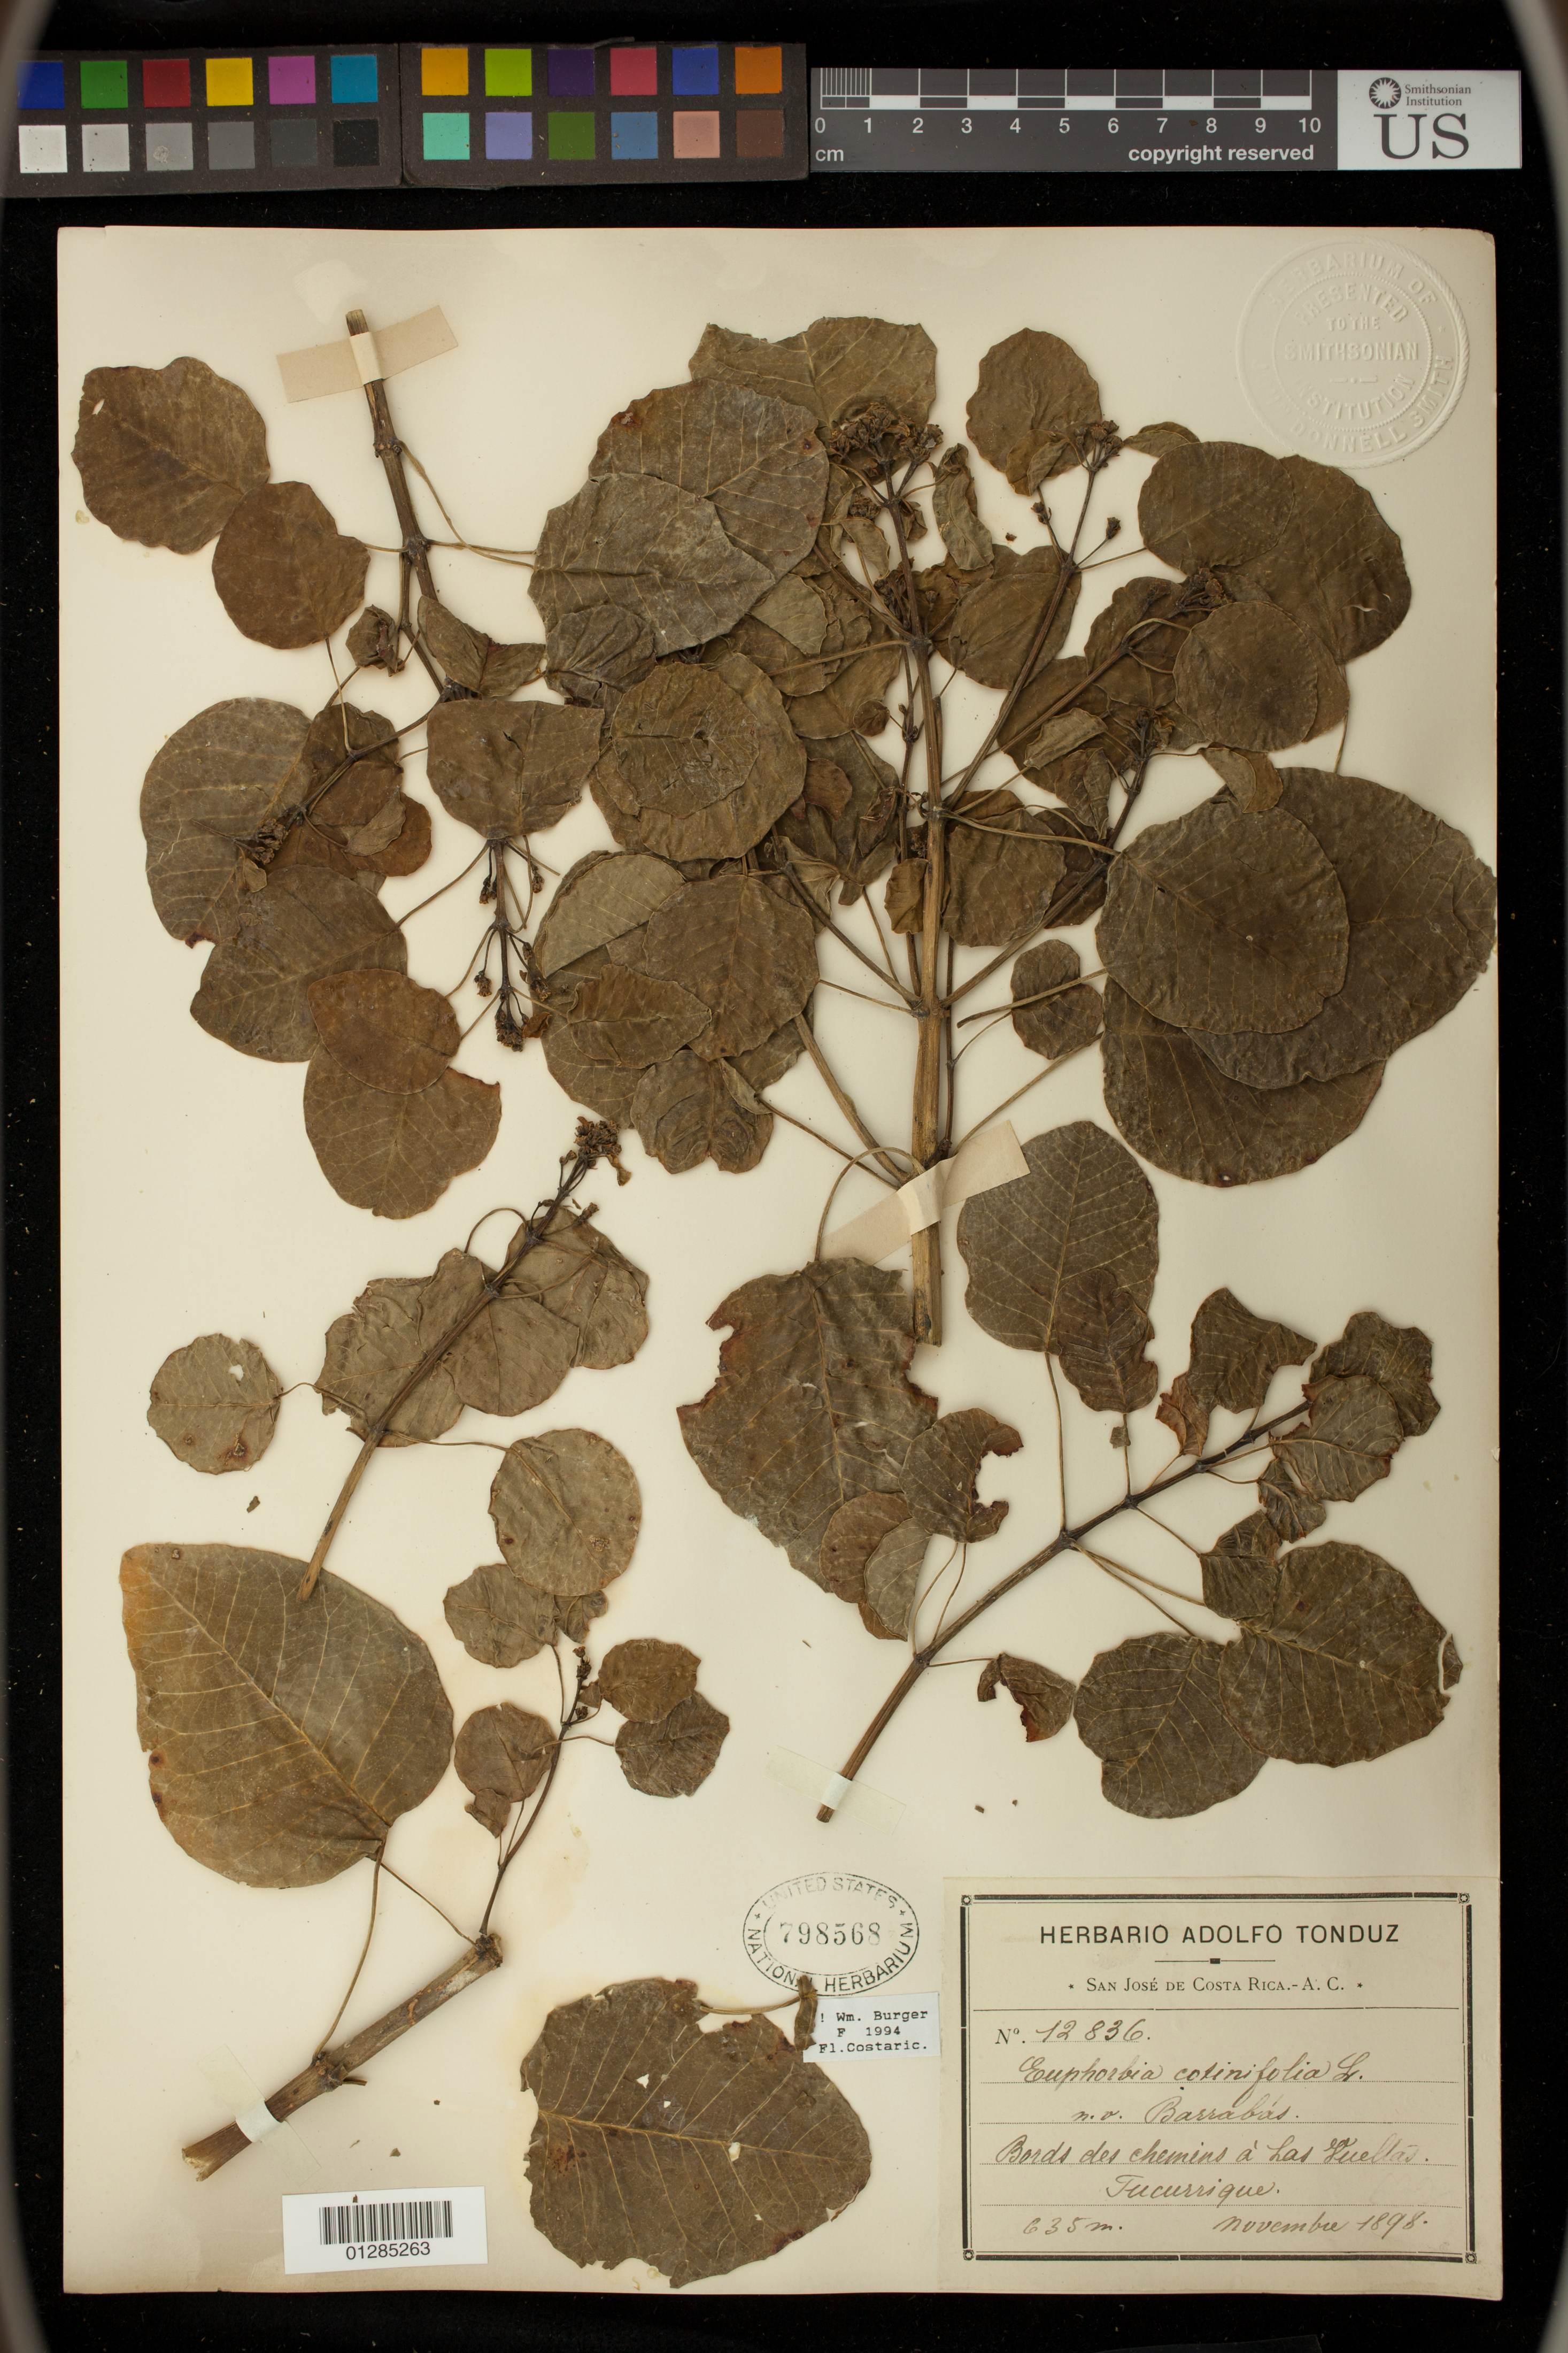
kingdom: Plantae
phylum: Tracheophyta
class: Magnoliopsida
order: Malpighiales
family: Euphorbiaceae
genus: Euphorbia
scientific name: Euphorbia cotinifolia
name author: L.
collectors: A. Tonduz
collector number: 12836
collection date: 1898-11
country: Costa Rica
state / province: San Jose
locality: N.W. Barrabas, San Jose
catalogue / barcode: US 798568